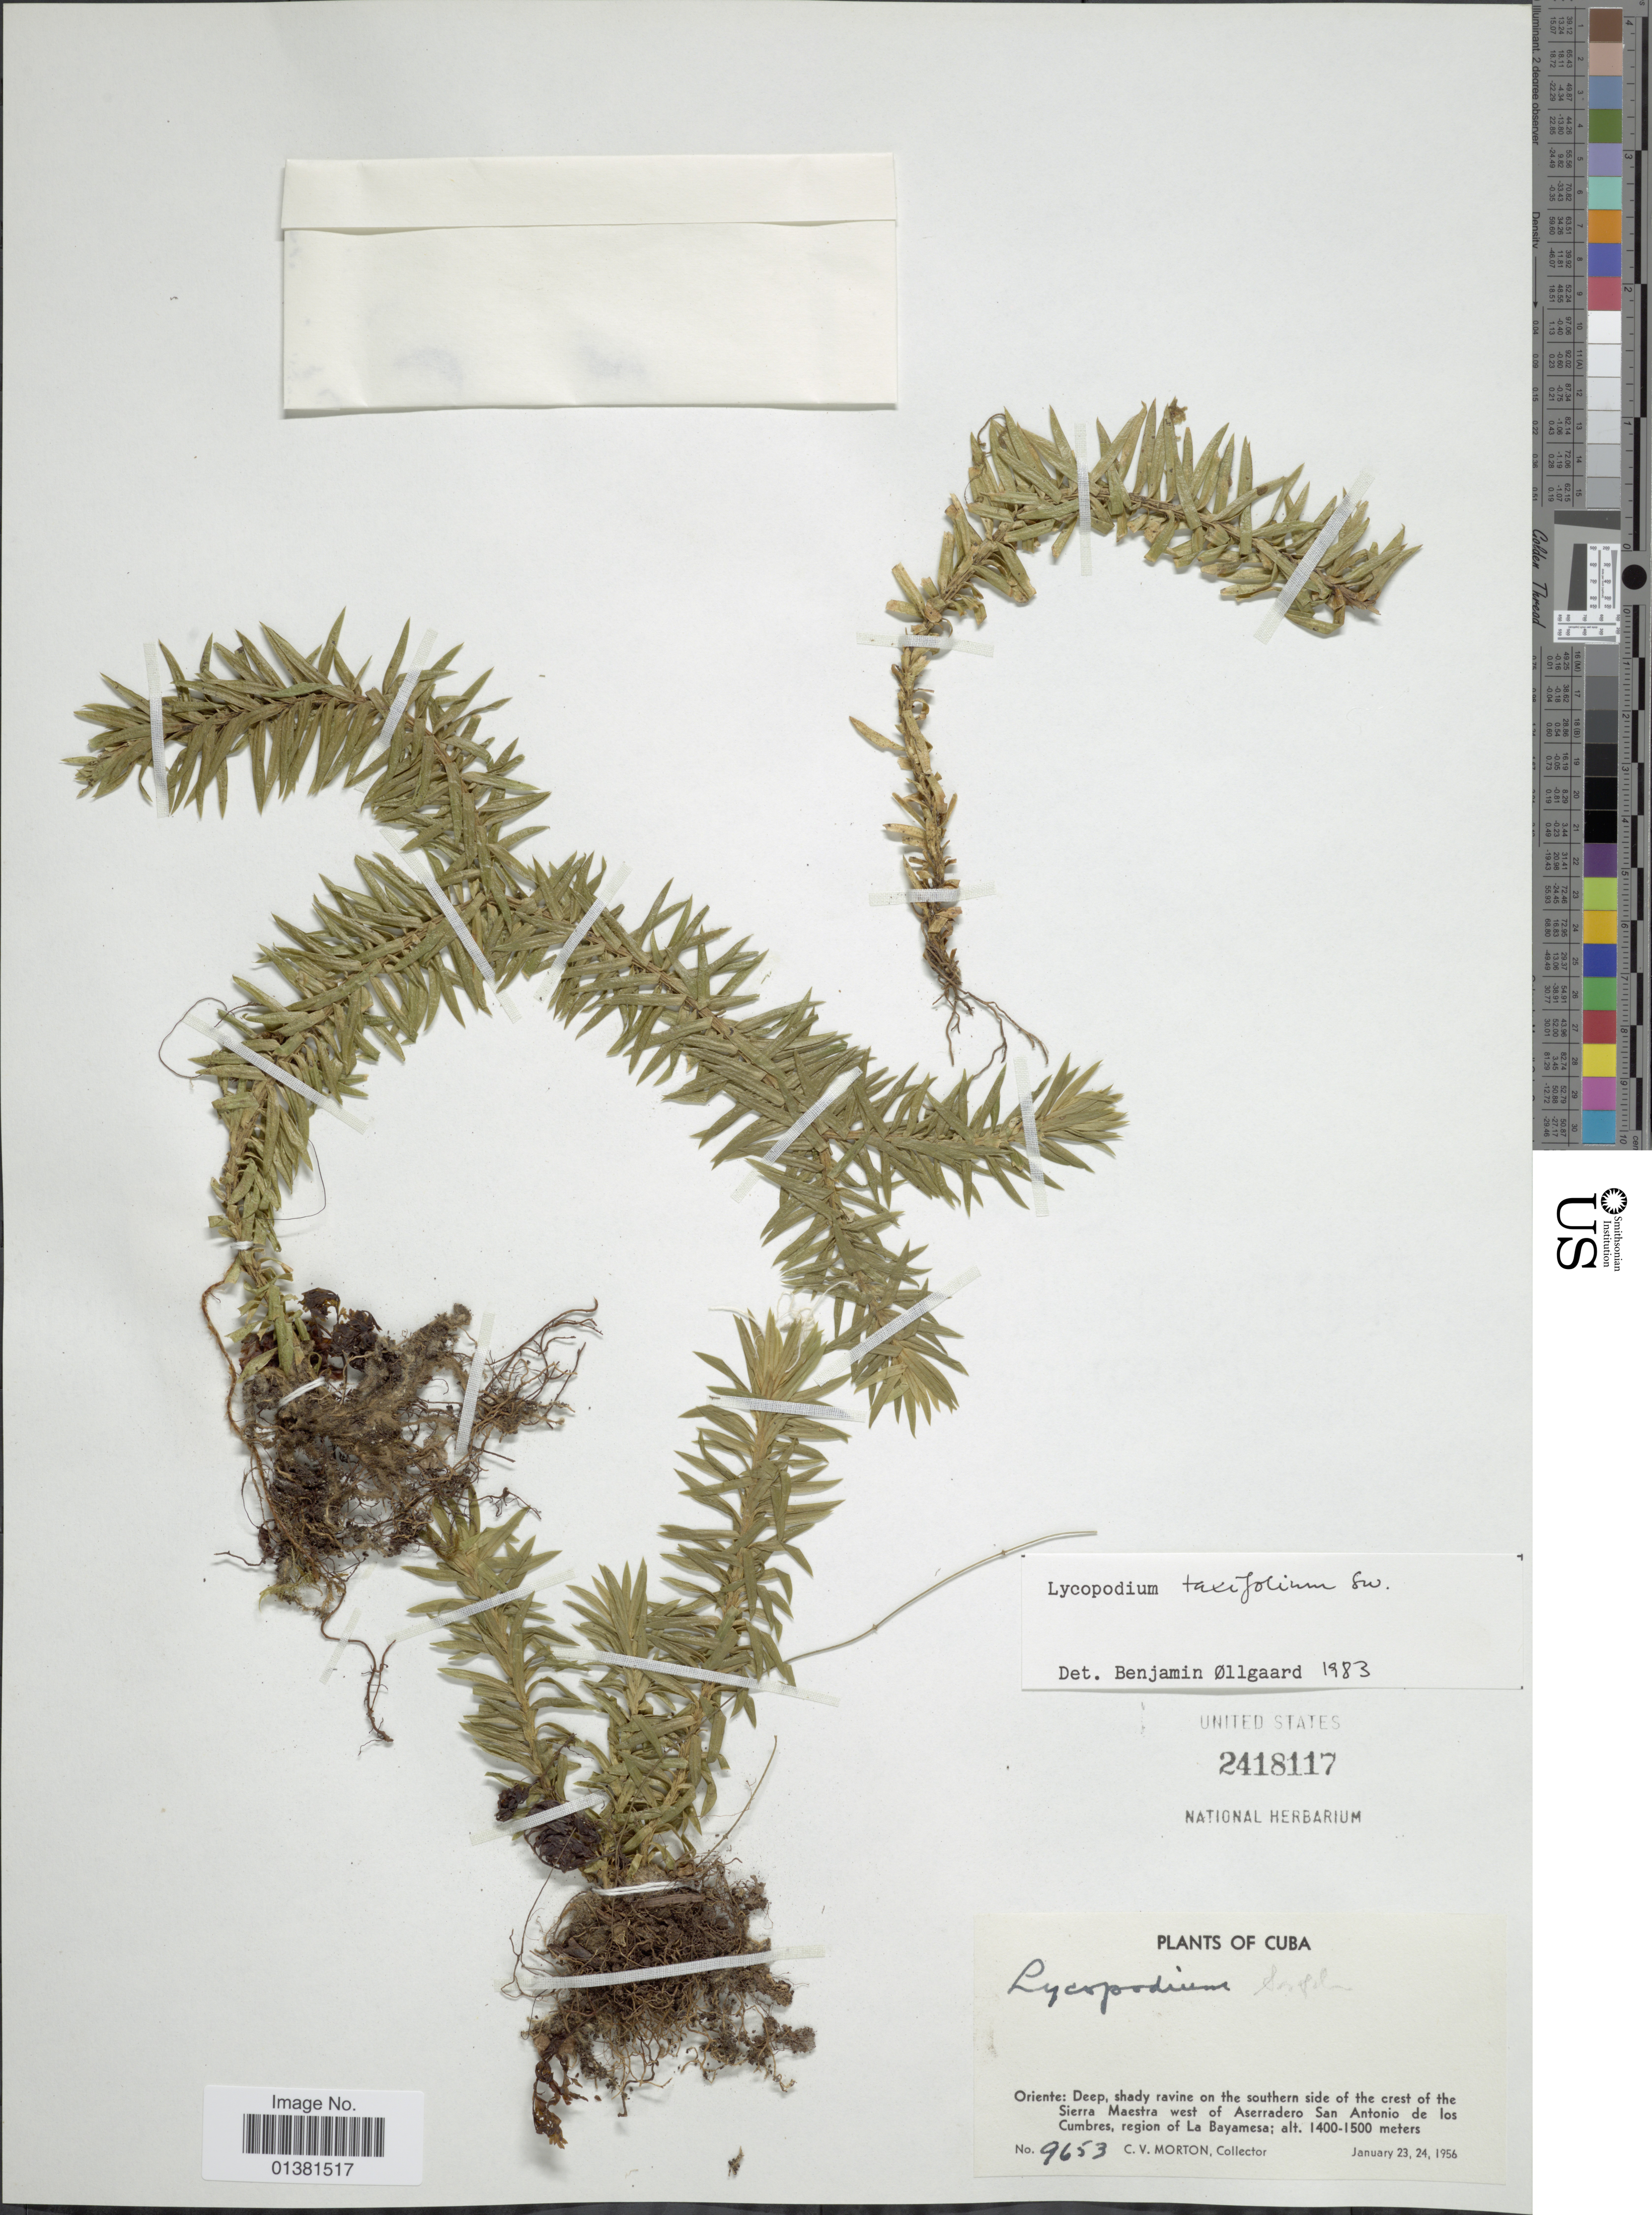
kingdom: Plantae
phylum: Tracheophyta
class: Lycopodiopsida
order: Lycopodiales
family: Lycopodiaceae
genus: Phlegmariurus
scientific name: Phlegmariurus taxifolius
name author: (Sw.) Á. Löve & D. Löve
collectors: C. V. Morton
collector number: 9653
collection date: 1956-01-23/1956-01-24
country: Cuba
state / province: Oriente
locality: Deep, shady ravine on the southern side of the crest of the Sierra Maestra west of Aserradero San Antonio de los Cumbres, region of La Bayamesa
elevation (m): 1400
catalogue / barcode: US 2418117